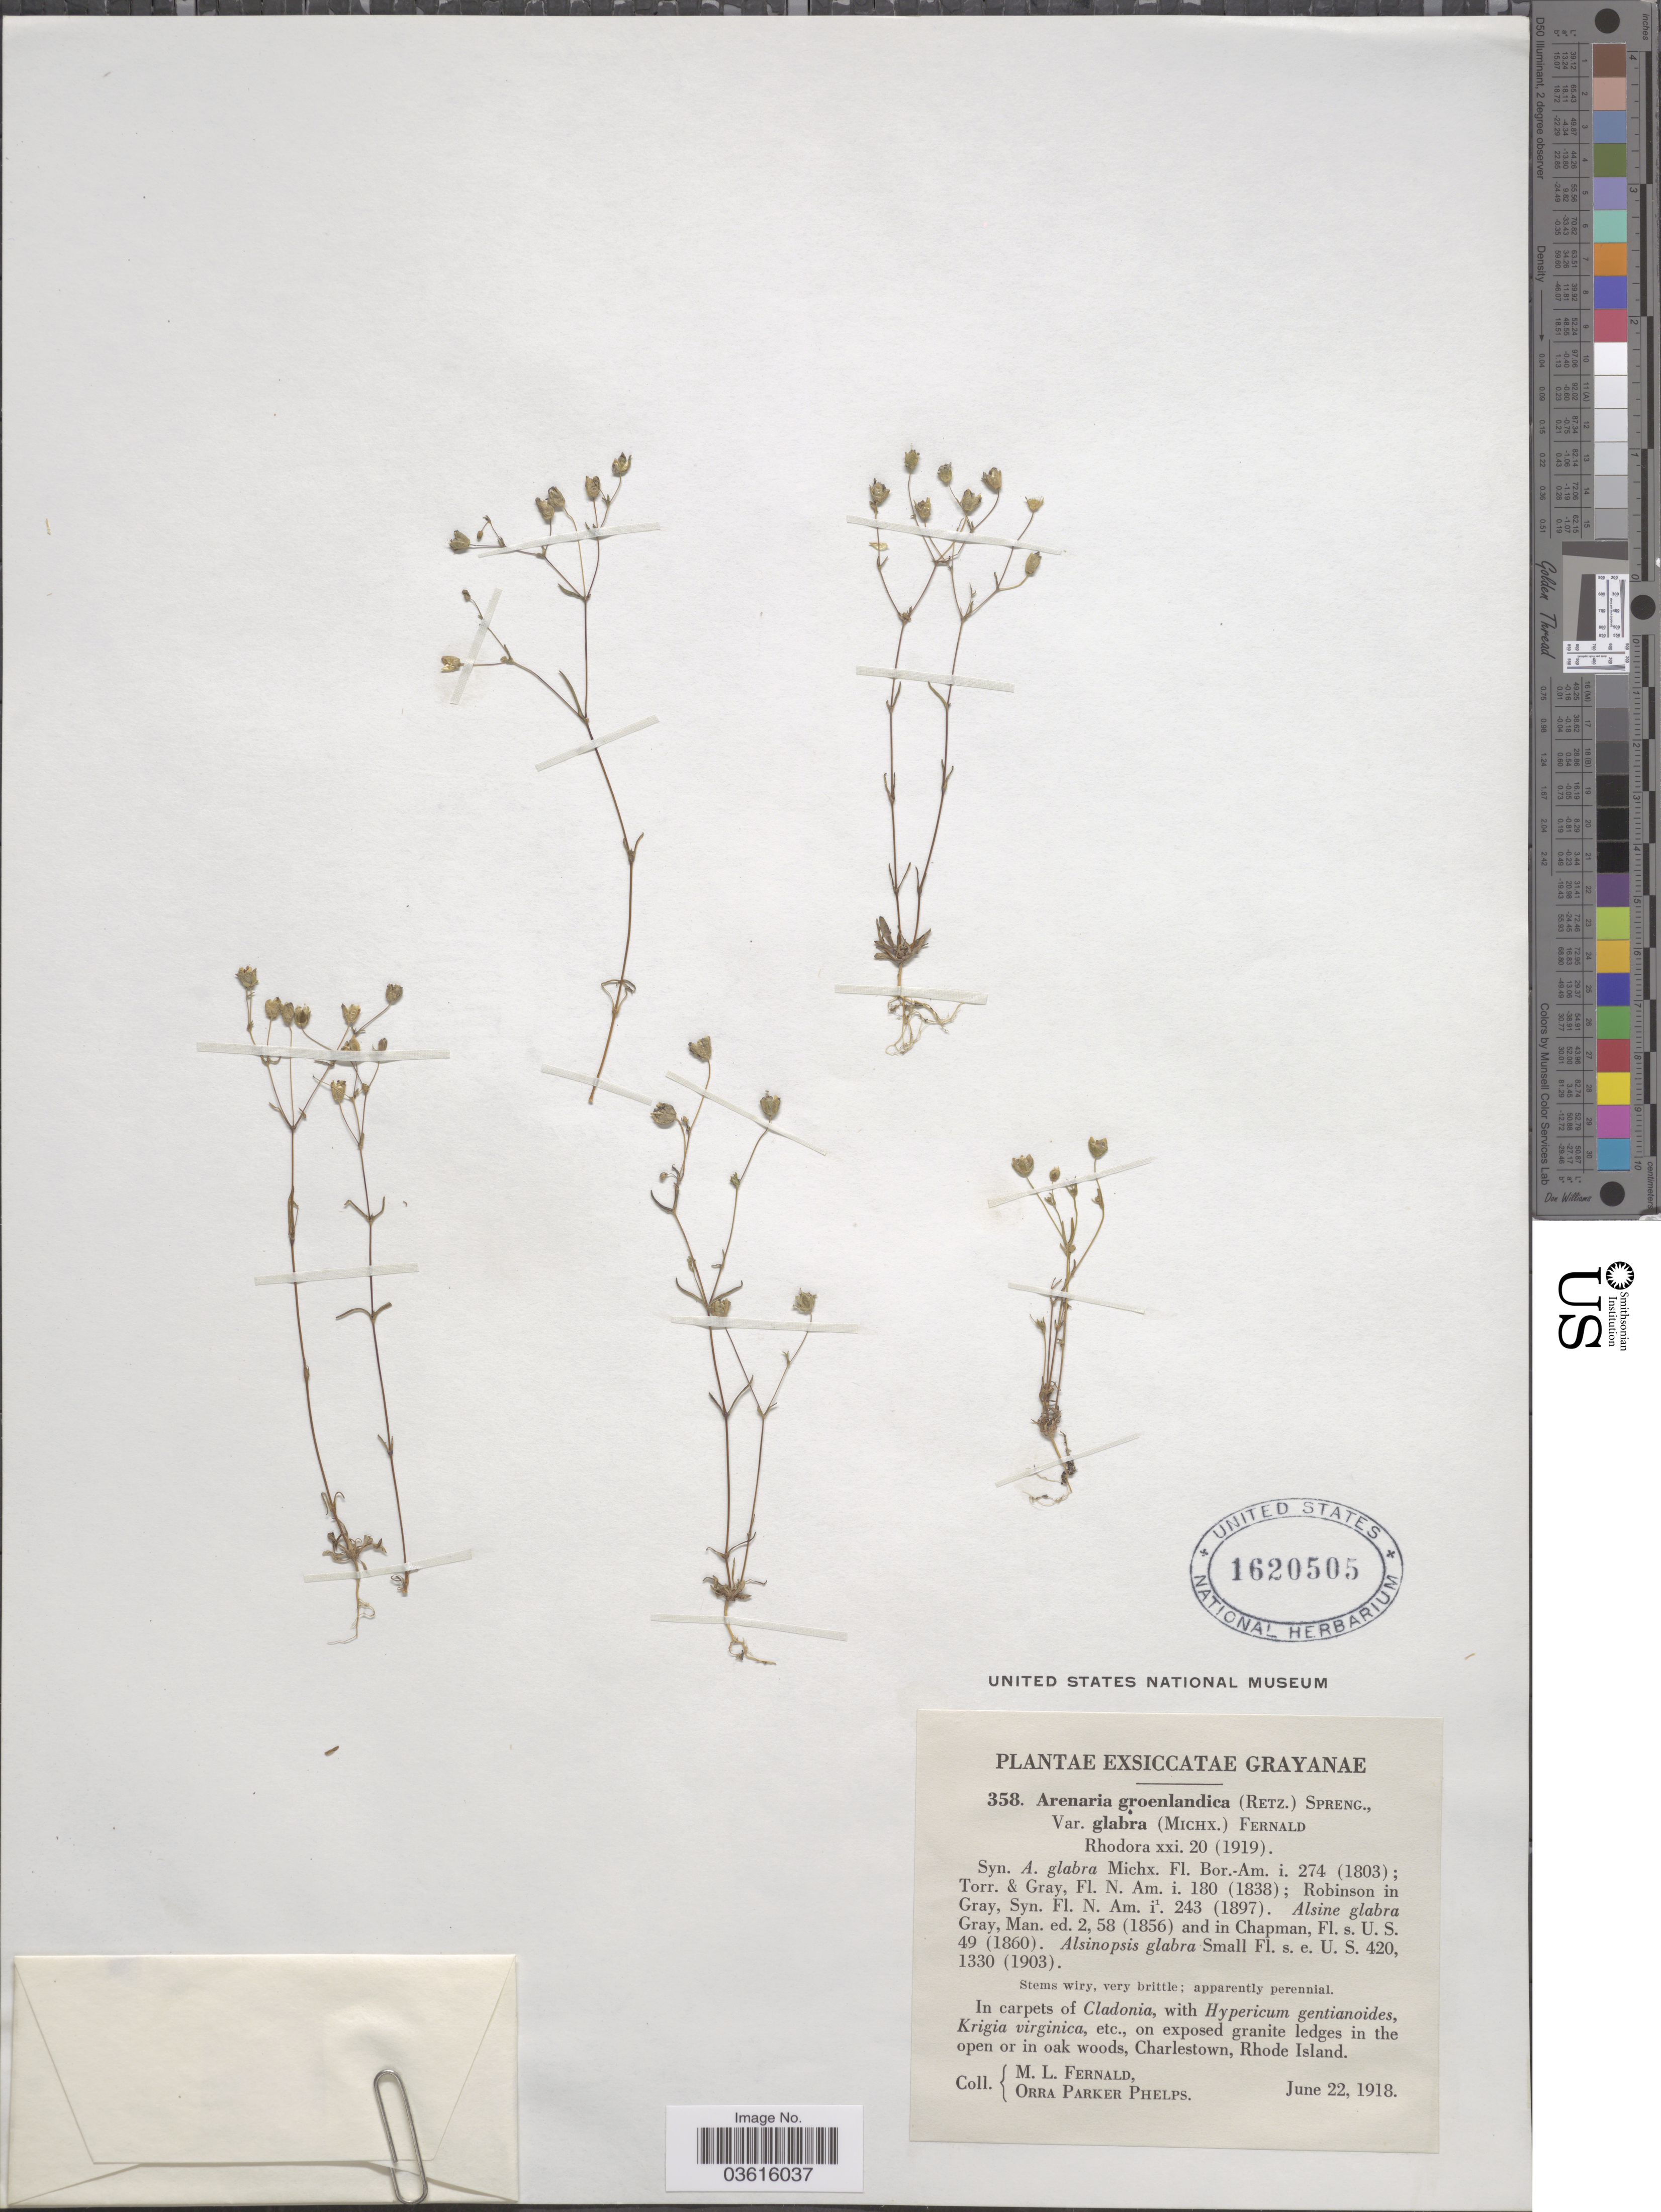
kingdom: Plantae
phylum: Tracheophyta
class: Magnoliopsida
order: Caryophyllales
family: Caryophyllaceae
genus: Minuartia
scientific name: Minuartia groenlandica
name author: (Retz.) Ostenf.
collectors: M. L. Fernald & O. P. Phelps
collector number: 358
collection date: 1918-06-22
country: United States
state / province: Rhode Island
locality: Charlestown.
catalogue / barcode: US 1620505